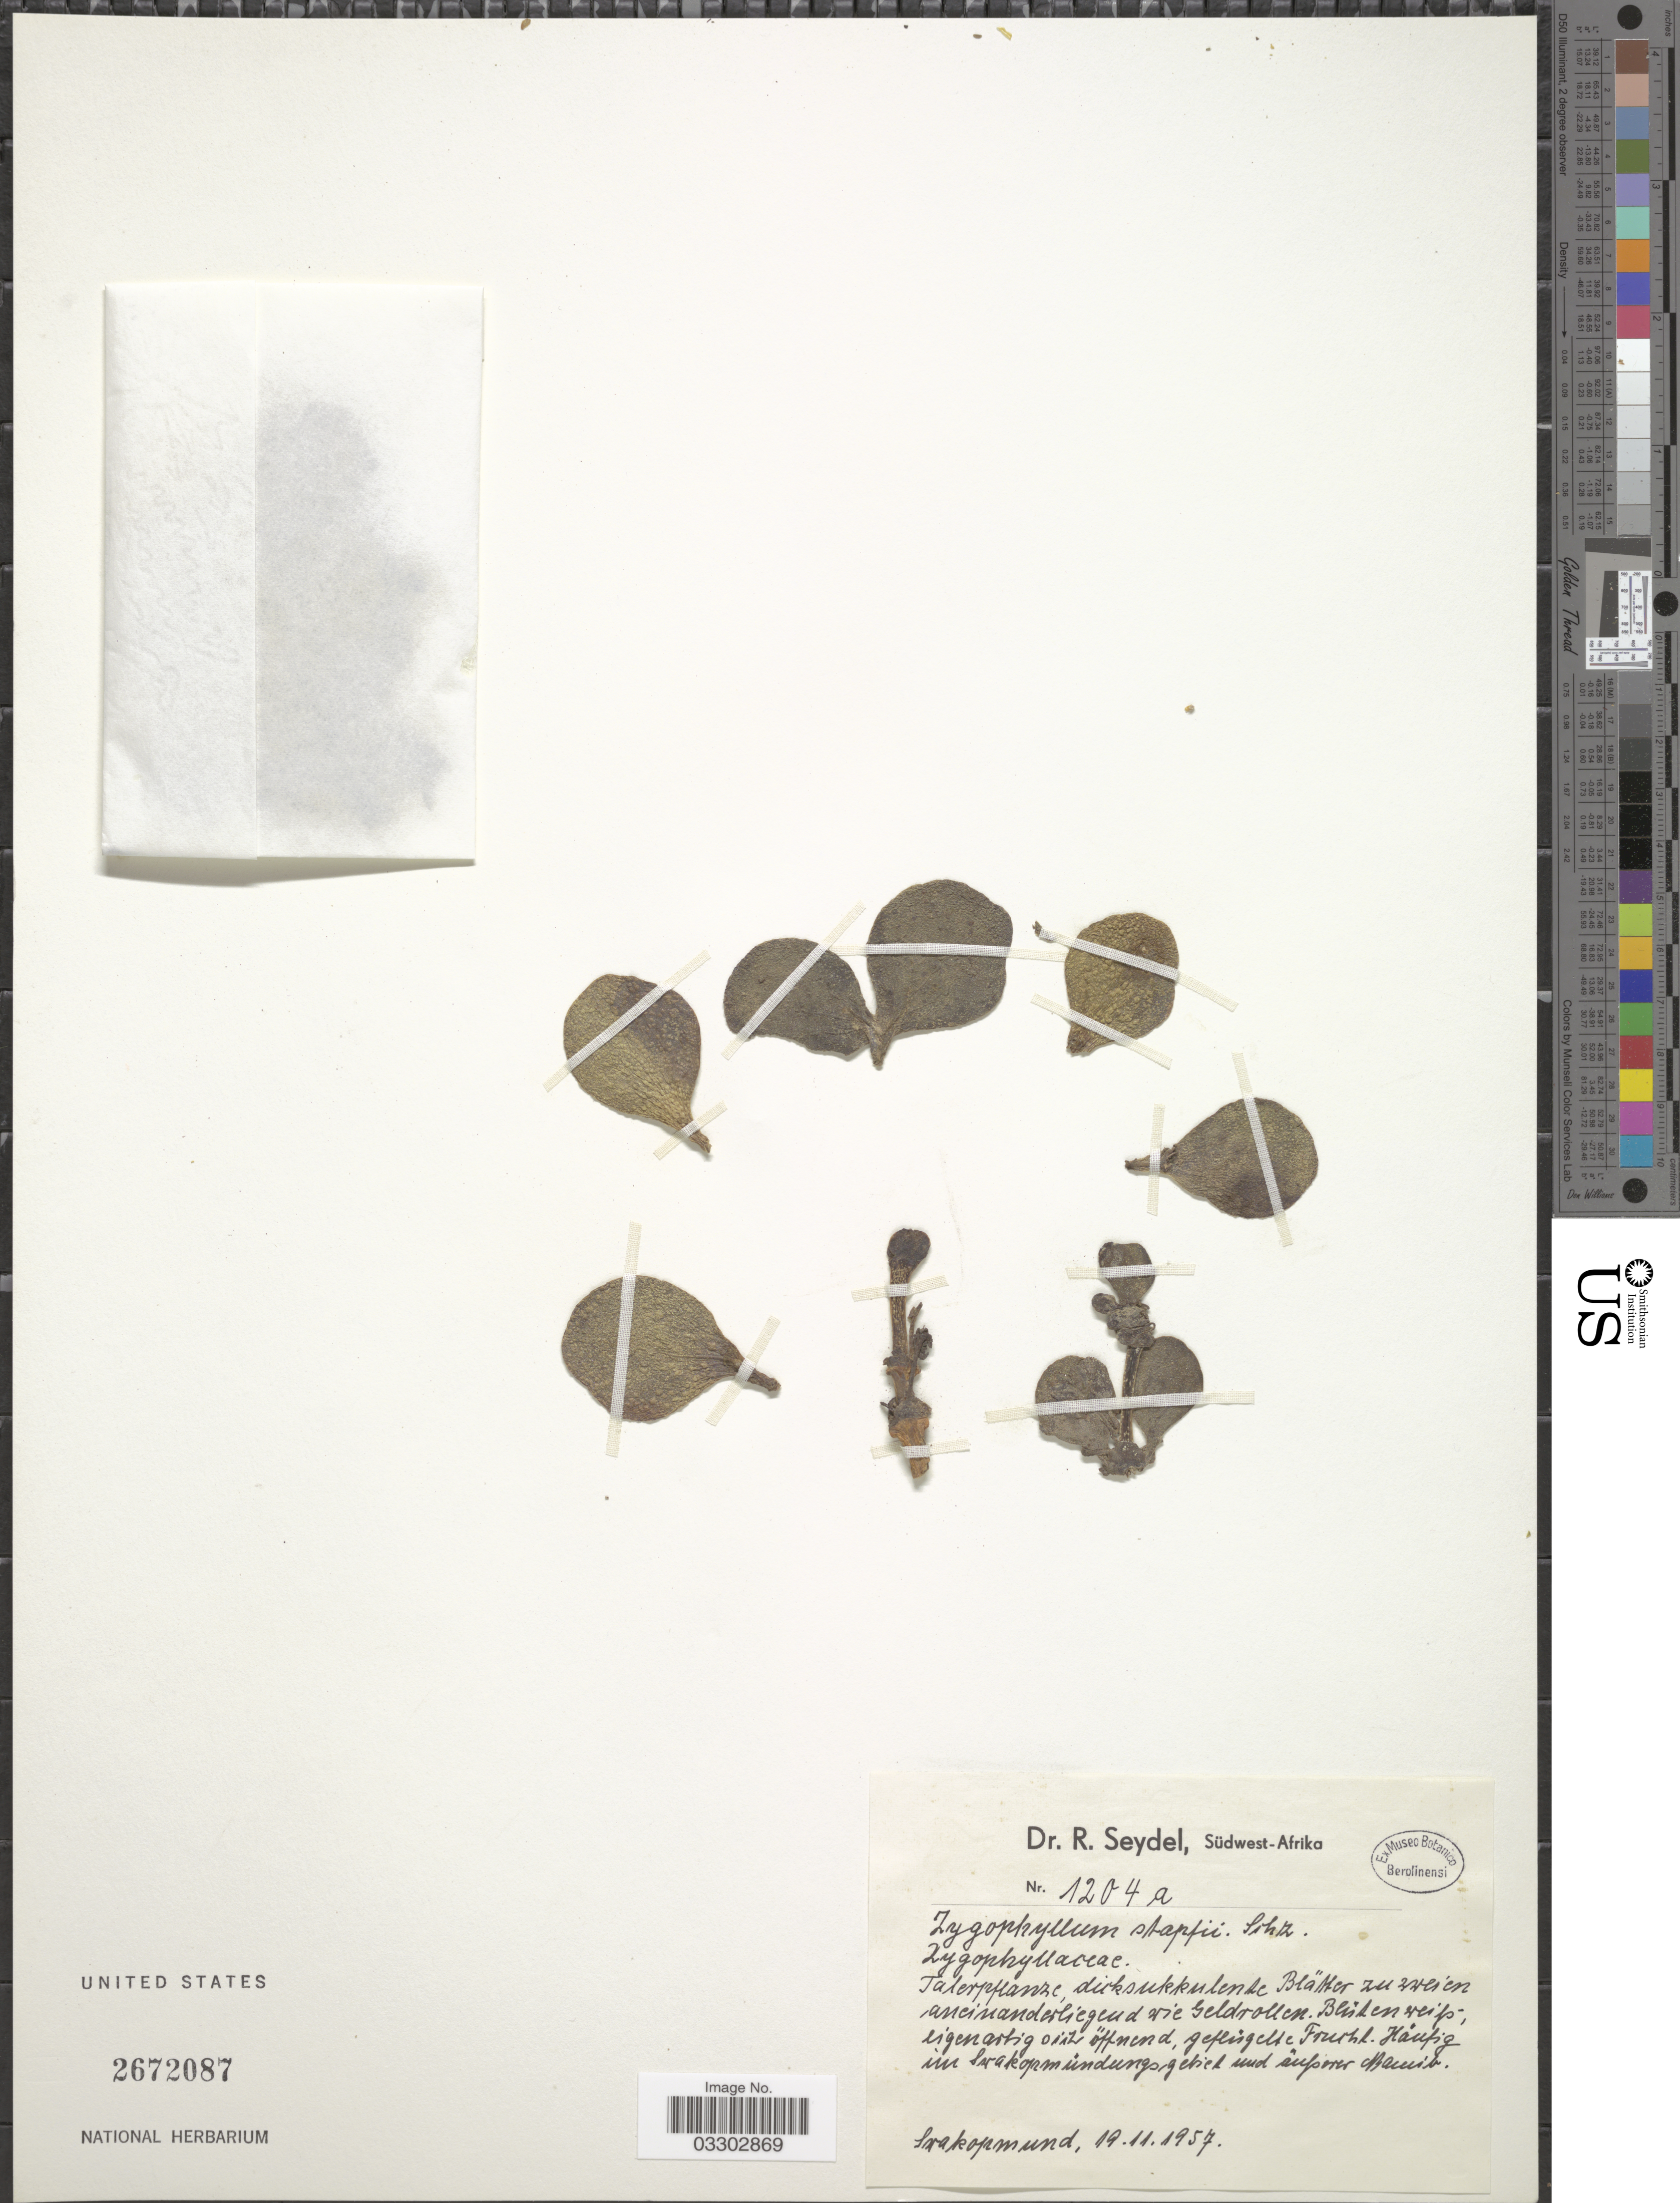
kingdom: Plantae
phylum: Tracheophyta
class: Magnoliopsida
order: Zygophyllales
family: Zygophyllaceae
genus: Zygophyllum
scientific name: Zygophyllum stapfii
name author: Schinz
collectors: R. Seydel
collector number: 1204a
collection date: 1957-11-19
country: Namibia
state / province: Erongo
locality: Swakopmund, Südwest-Afrika [Southwest Africa]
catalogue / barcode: US 2672087